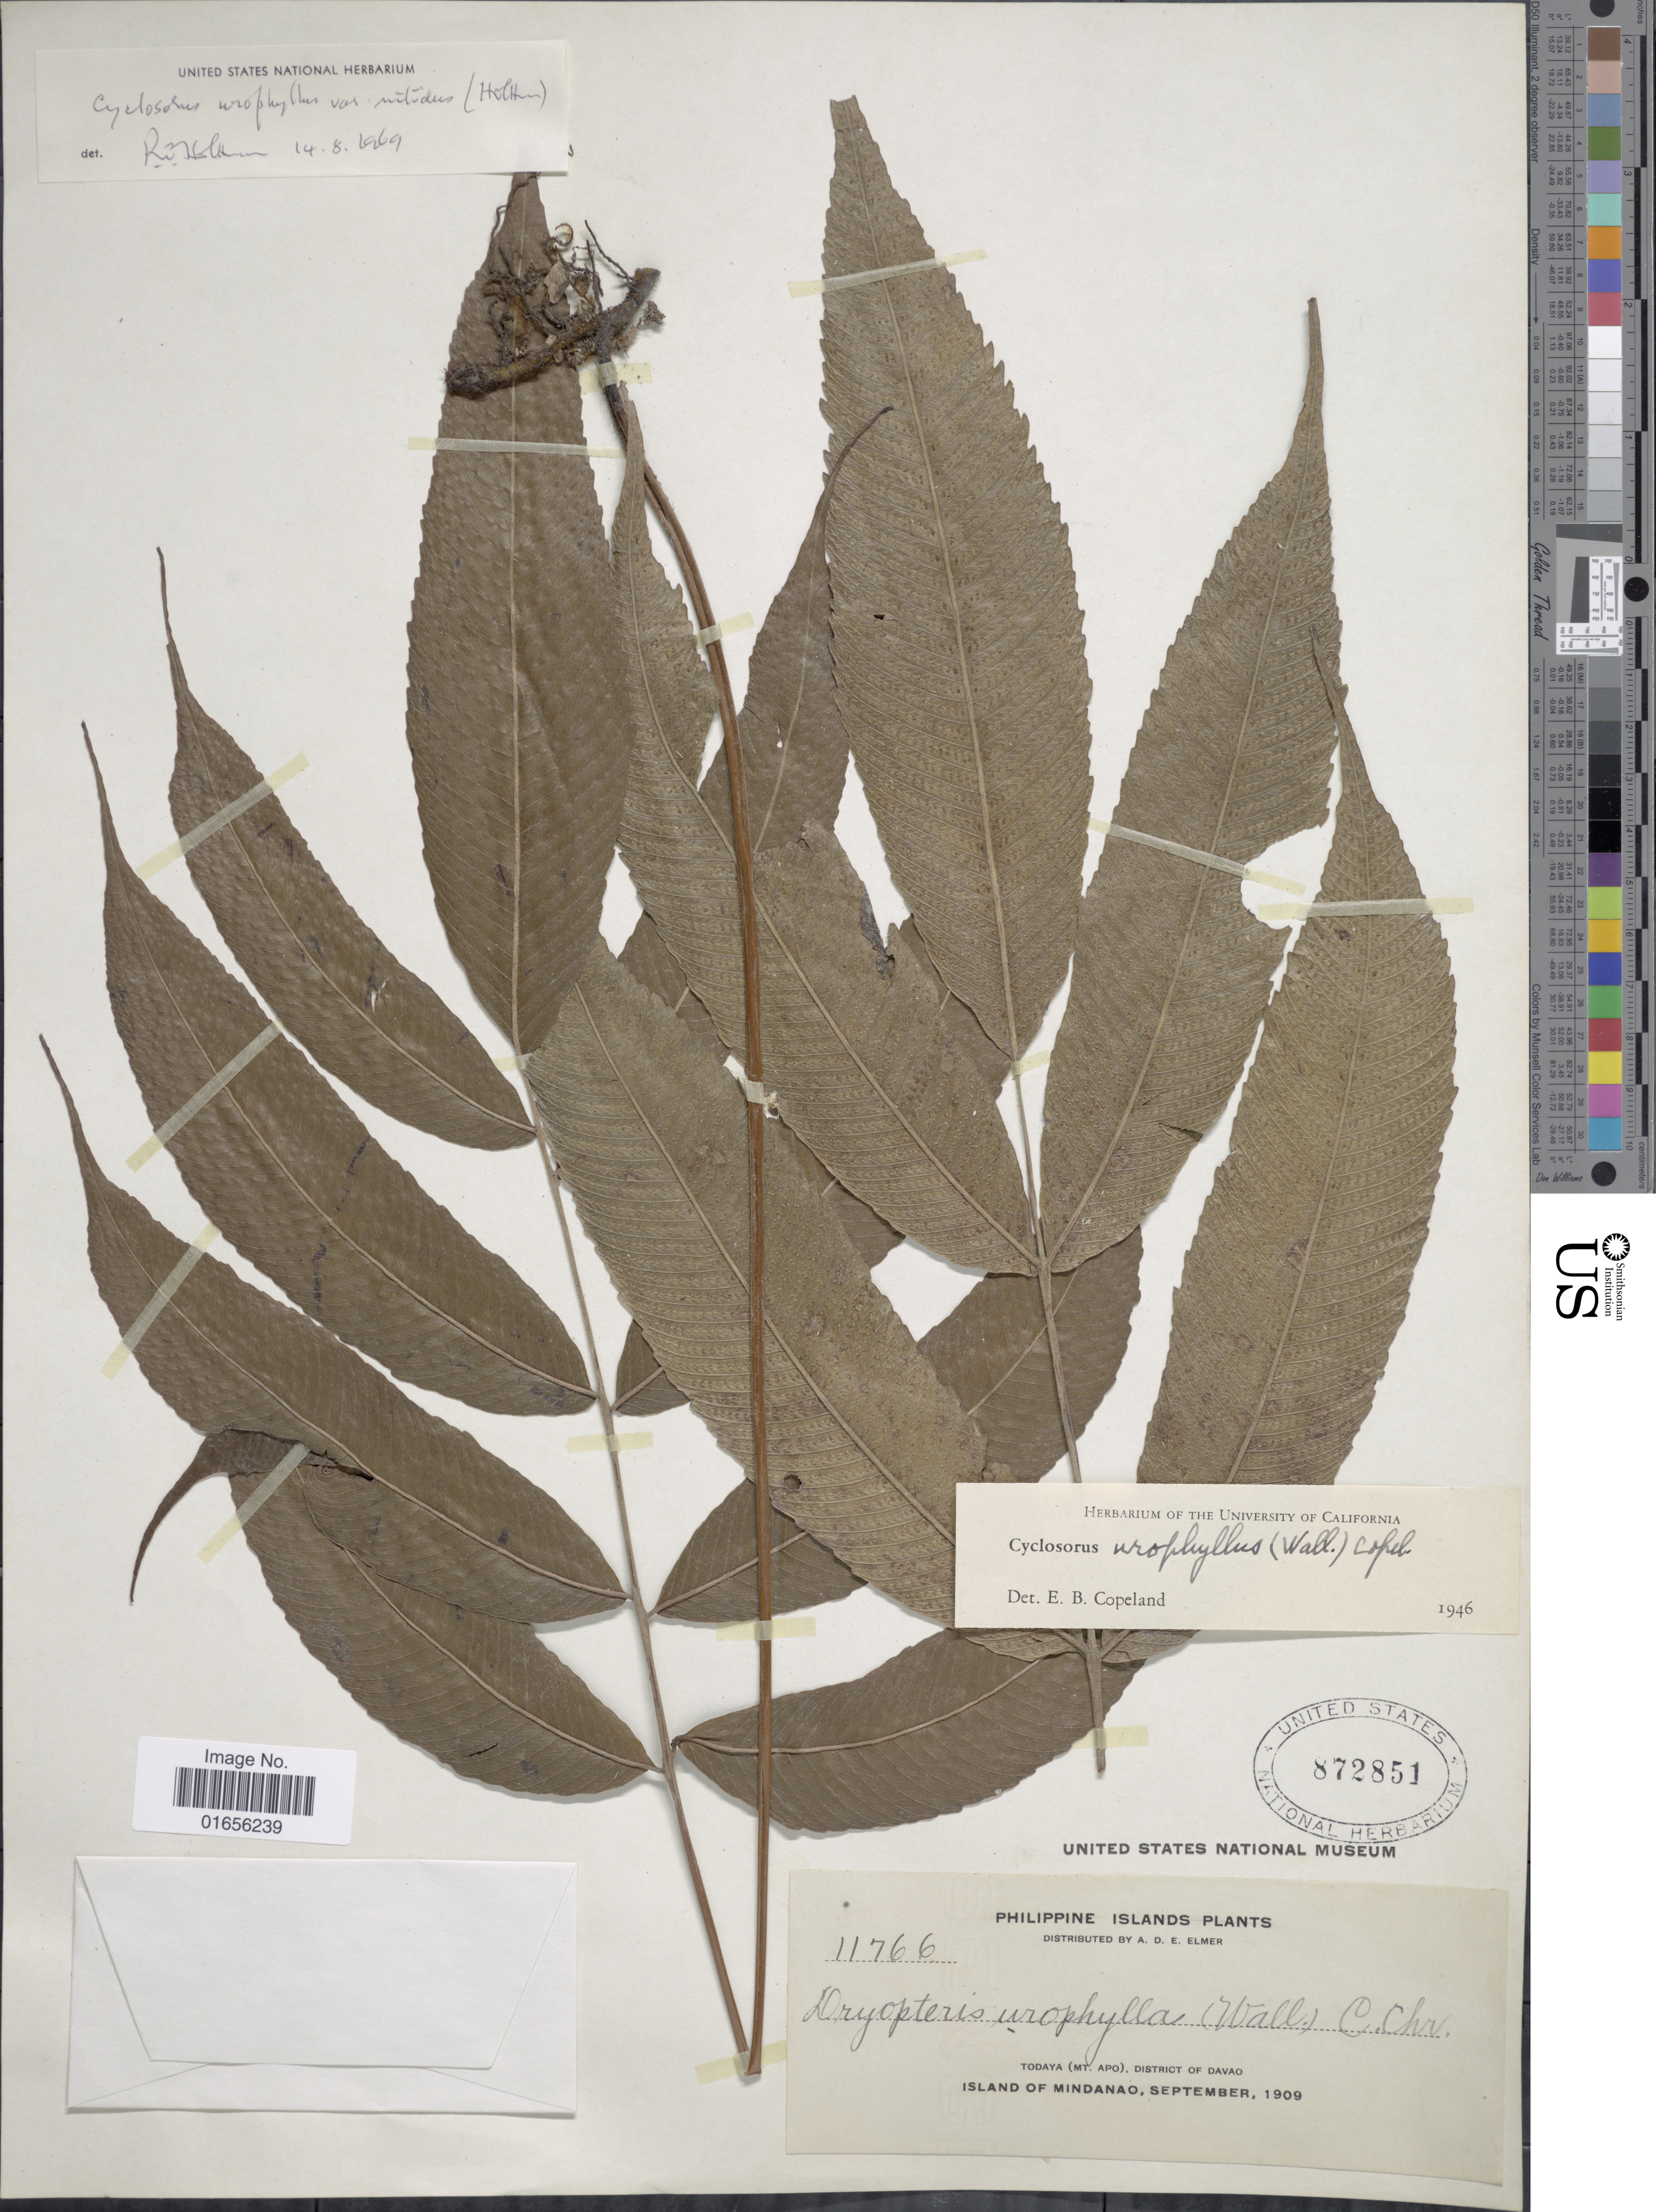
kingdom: Plantae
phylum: Tracheophyta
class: Polypodiopsida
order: Polypodiales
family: Thelypteridaceae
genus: Pronephrium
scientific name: Pronephrium nitidum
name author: Holttum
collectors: A. D. E. Elmer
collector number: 11766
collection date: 1909-09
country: Philippines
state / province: Davao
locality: Phlippine Islands, Todaya ( Mt. Apo), District of Davao, Island of Mindanao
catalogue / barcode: US 872851